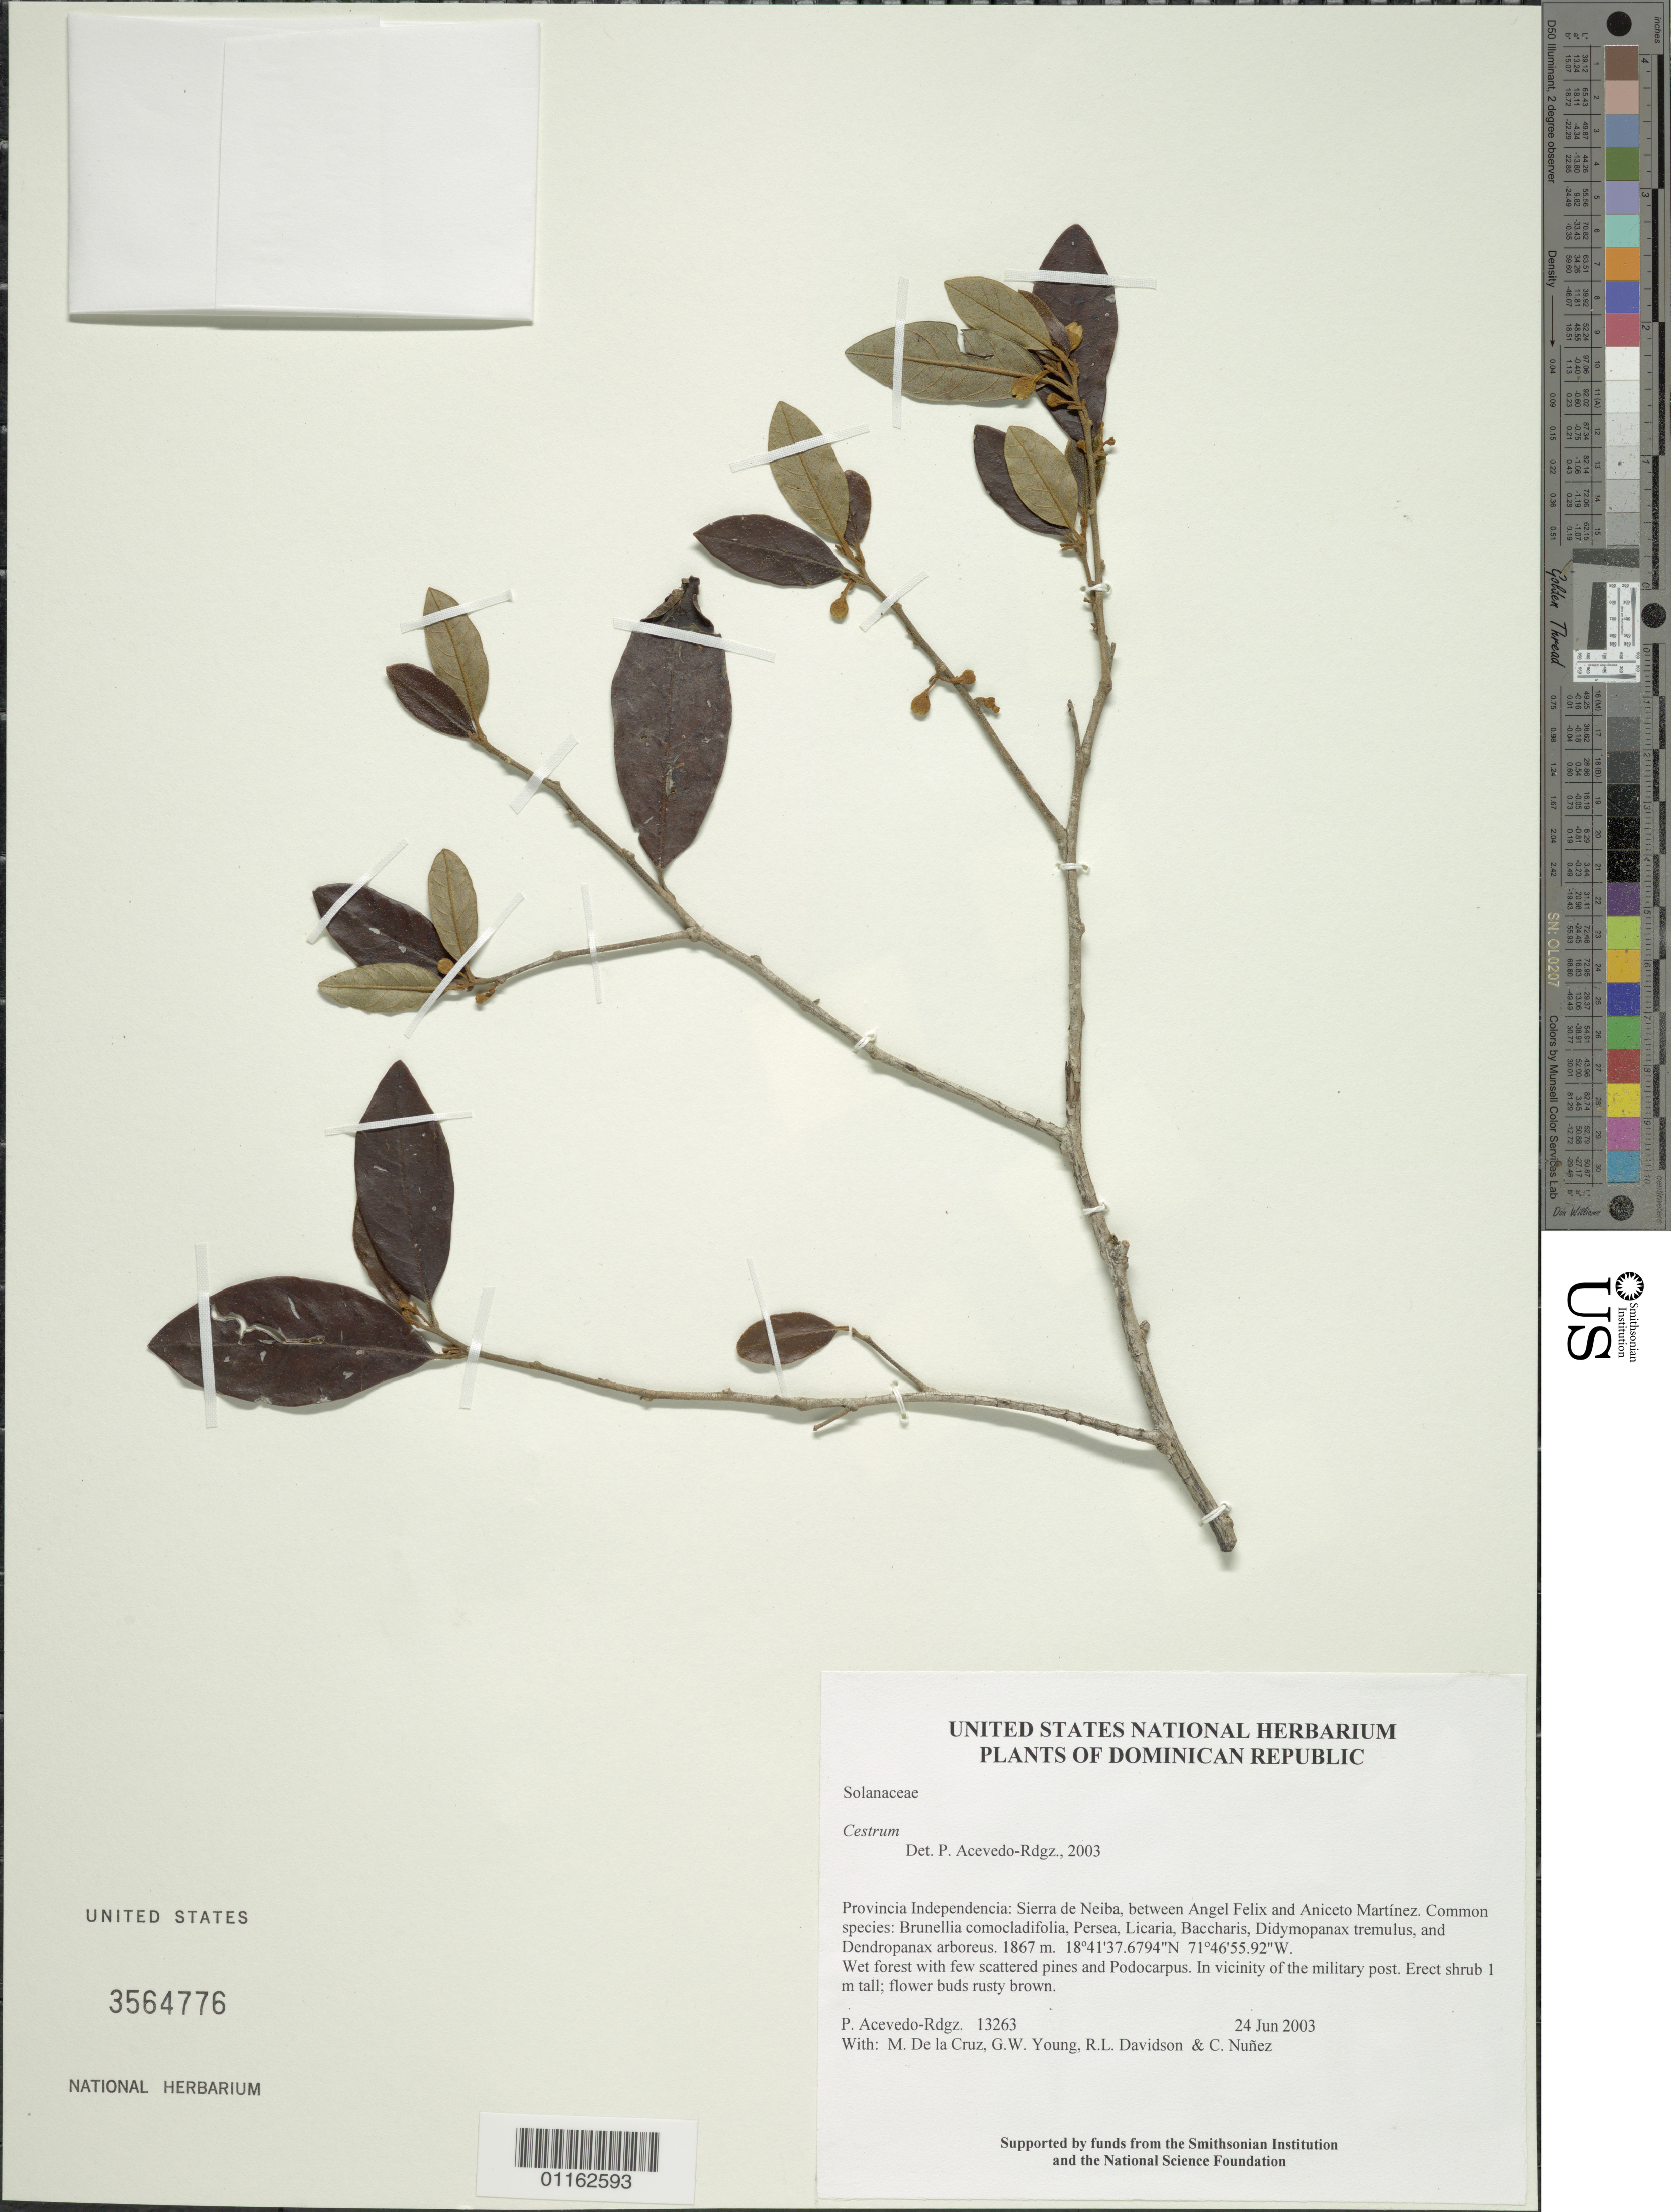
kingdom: Plantae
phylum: Tracheophyta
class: Magnoliopsida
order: Solanales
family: Solanaceae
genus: Cestrum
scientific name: Cestrum sp.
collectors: P. Acevedo-Rodr., R. Davidson, C. Nunez, J. Cruz & C. Young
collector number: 13263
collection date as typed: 24 Apr 2003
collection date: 2003-04-24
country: Dominican Republic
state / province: Independencia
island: Hispaniola I.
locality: Sierra de Neiba between Angel felix and Aniceto Martinez; Wet Forest with few scattered pines and Podocarpus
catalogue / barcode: US 3564776